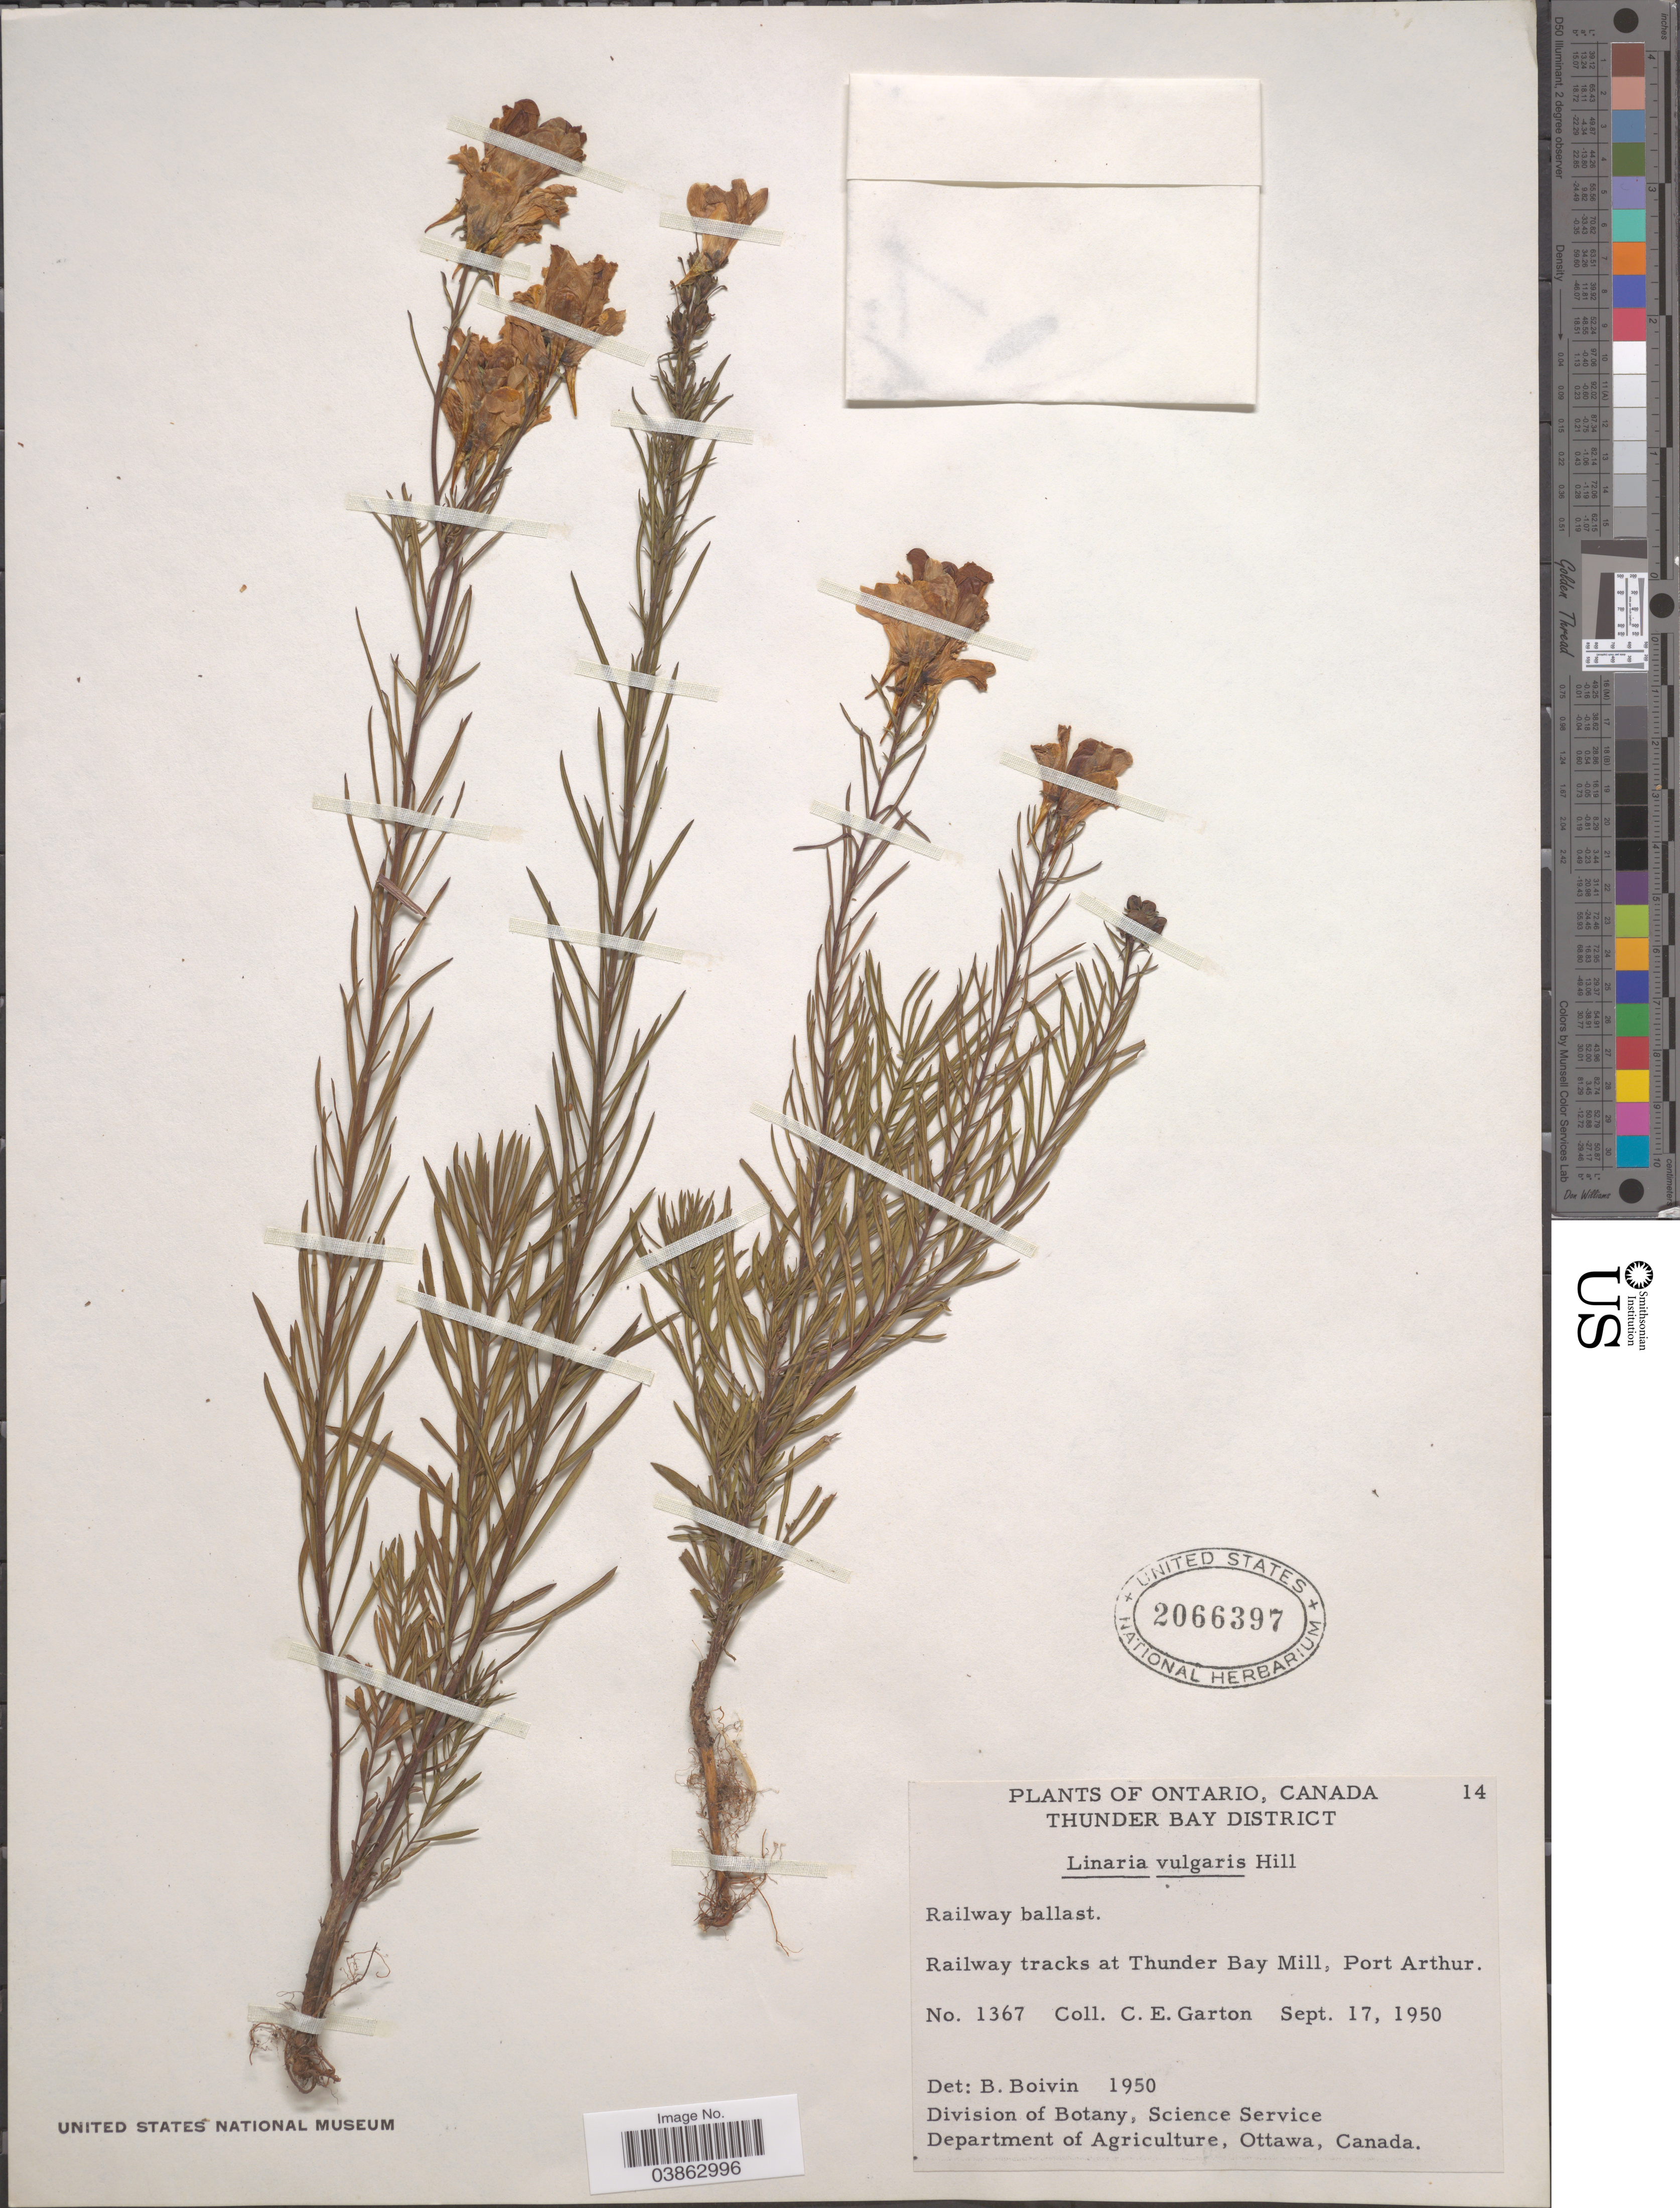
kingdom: Plantae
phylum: Tracheophyta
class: Magnoliopsida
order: Lamiales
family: Plantaginaceae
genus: Linaria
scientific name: Linaria vulgaris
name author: Mill.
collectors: C. E. Garton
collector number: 1367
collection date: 1950-09-17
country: Canada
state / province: Ontario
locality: Thunder Bay District. Railway tracks at Thunder Bay Mill, Port Arthur.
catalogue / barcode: US 2066397